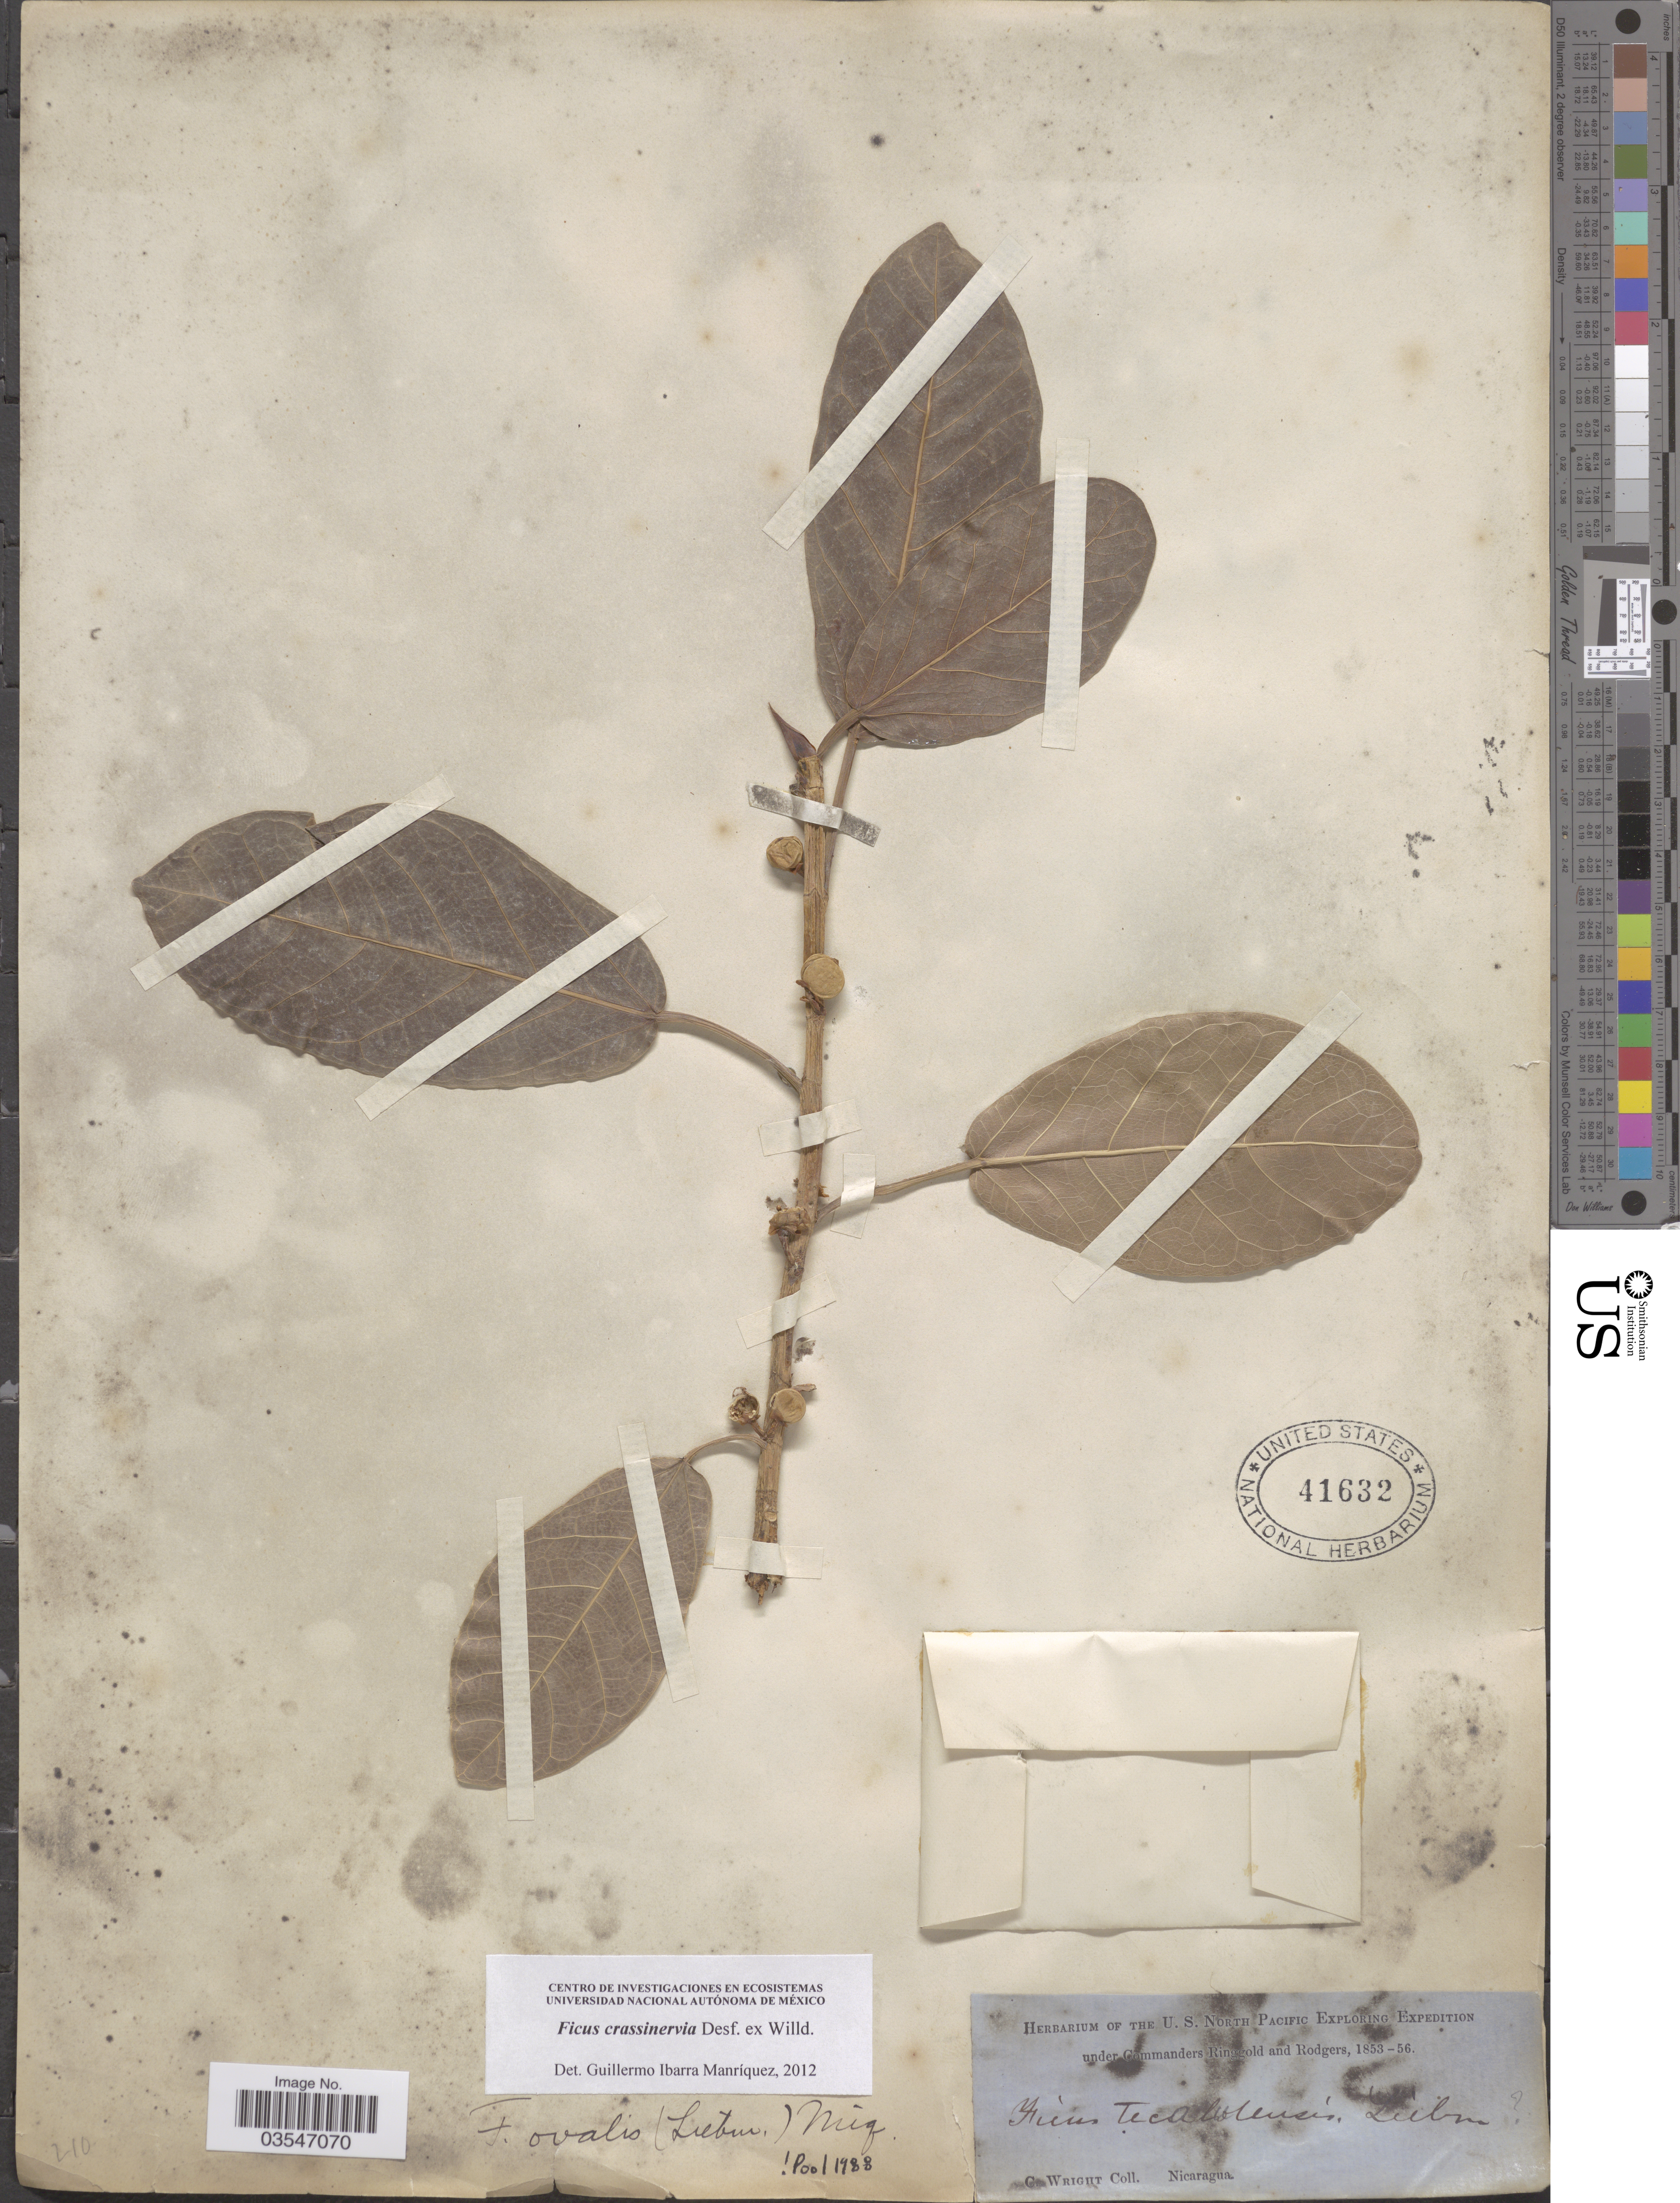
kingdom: Plantae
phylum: Tracheophyta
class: Magnoliopsida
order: Rosales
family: Moraceae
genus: Ficus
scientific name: Ficus crassinervia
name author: Desf. ex Willd.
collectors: C. Wright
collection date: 1853/1856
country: Nicaragua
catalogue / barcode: US 41632